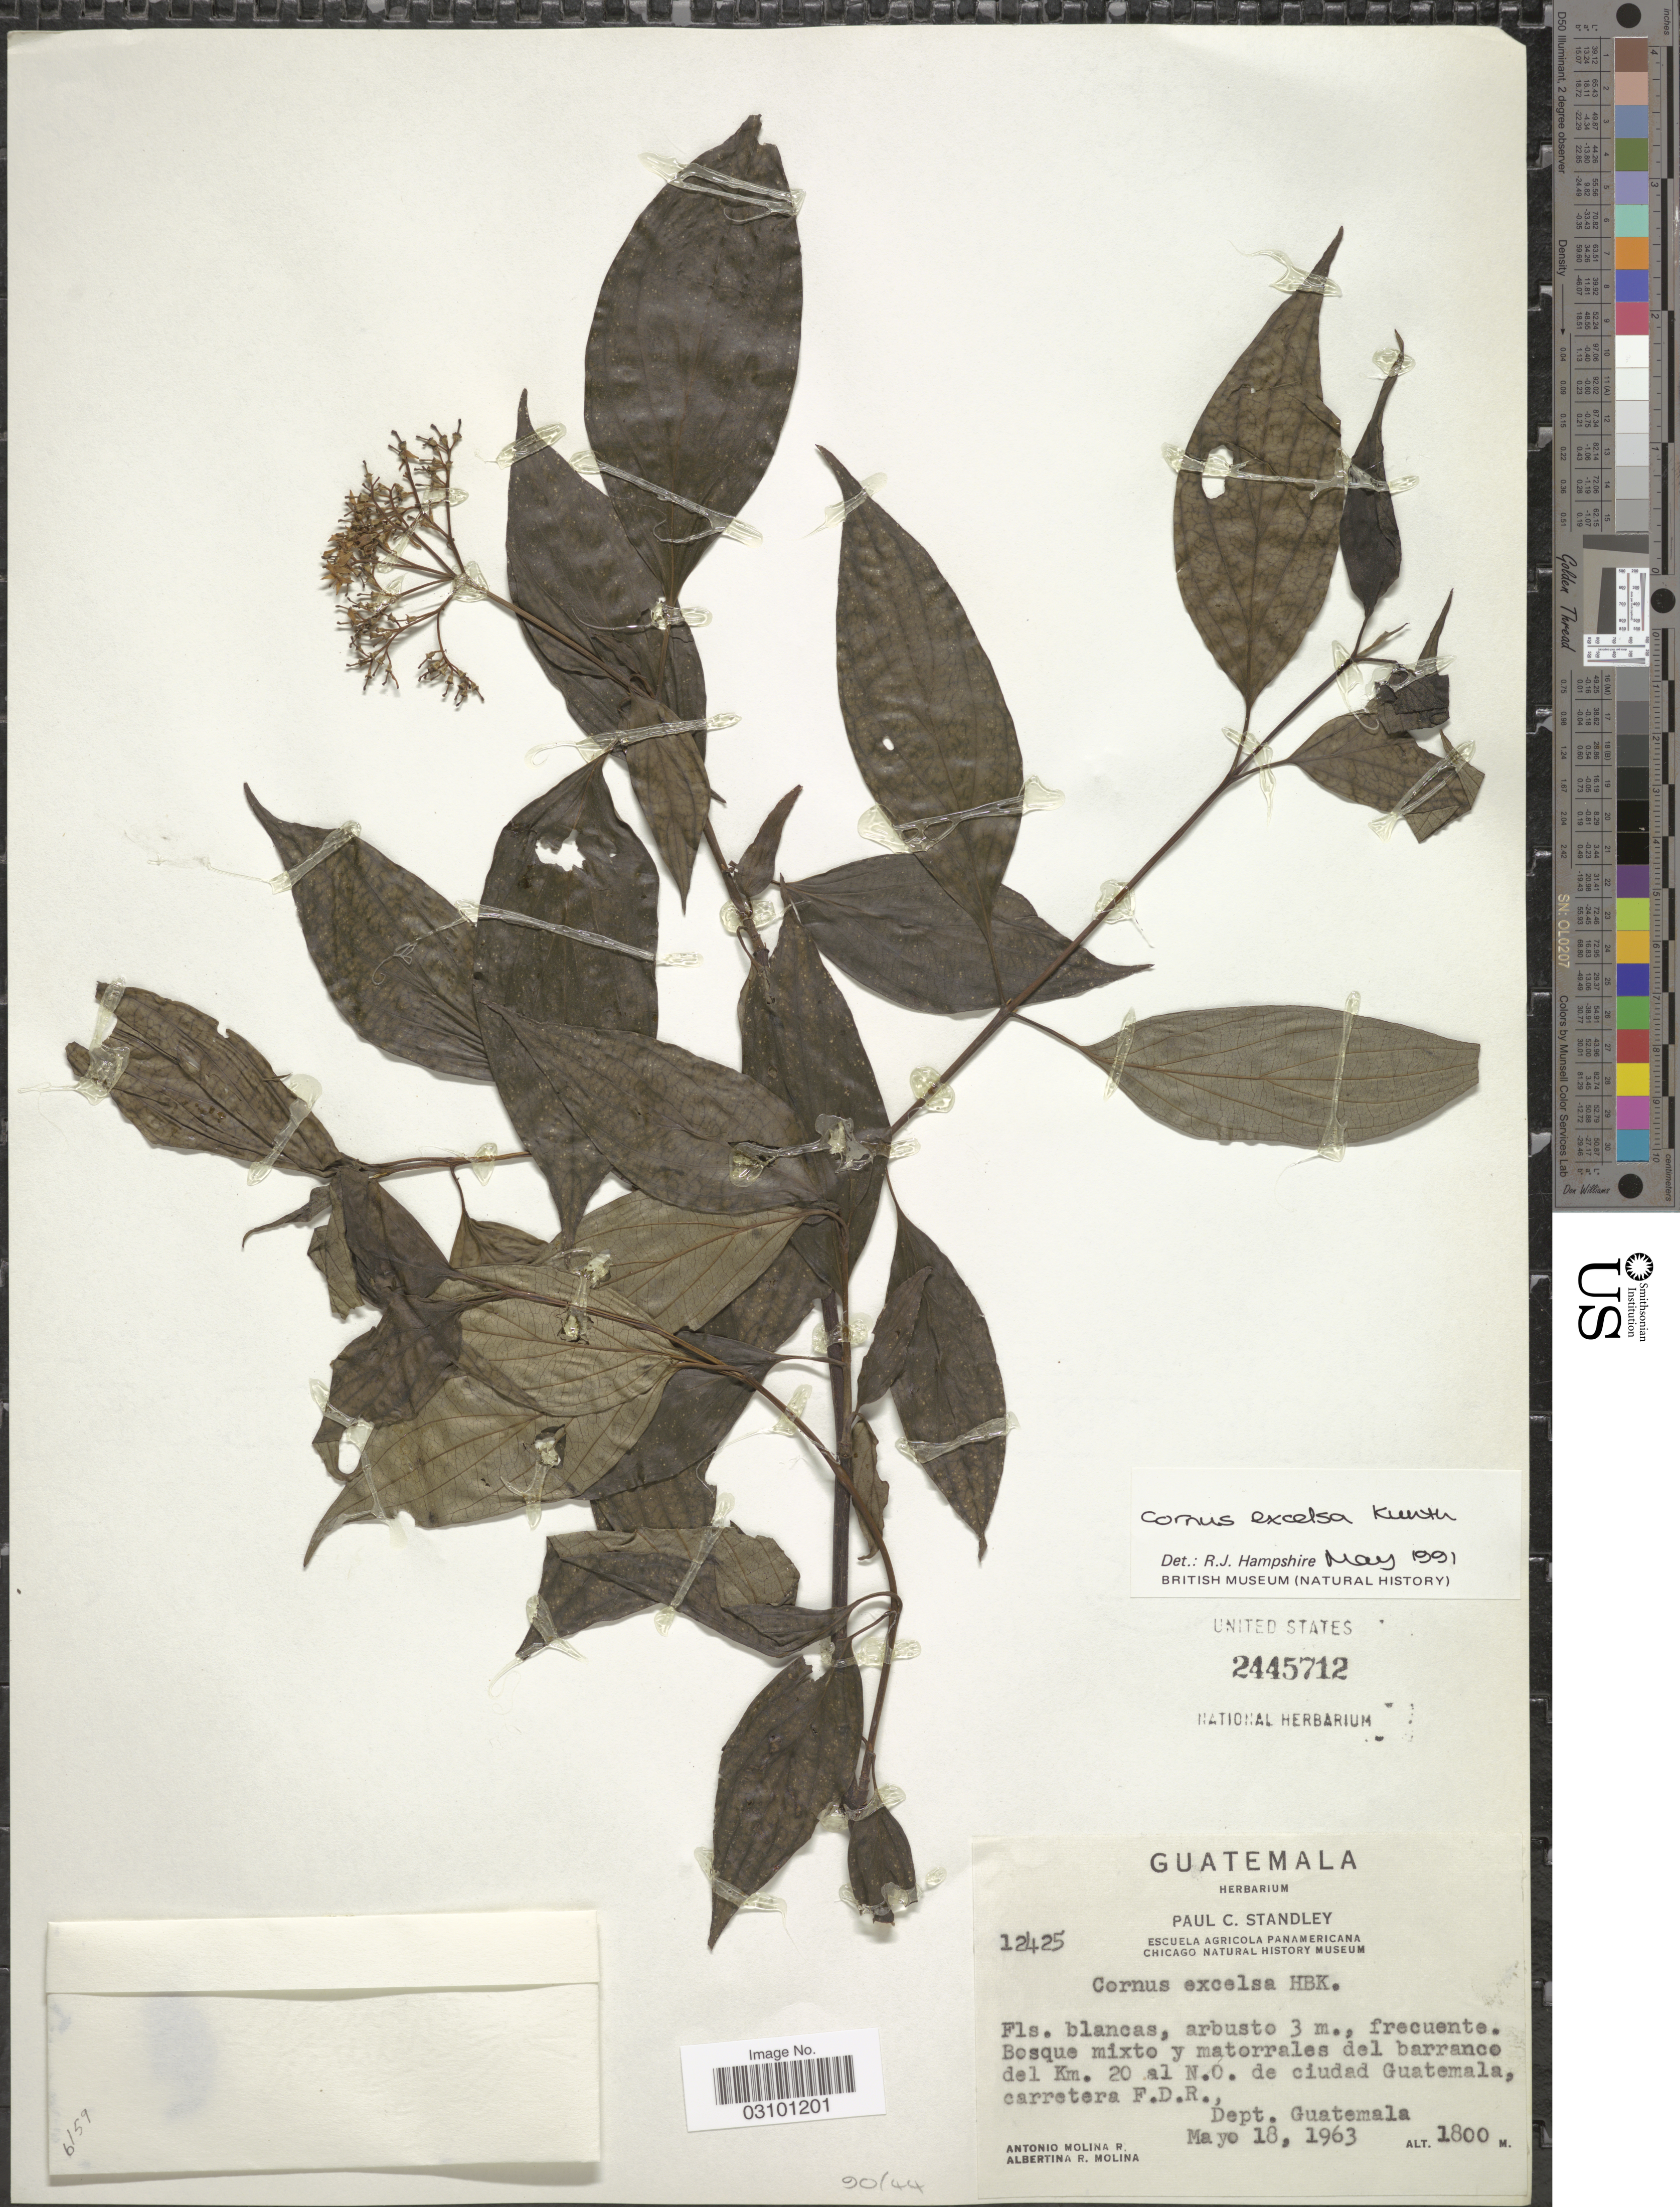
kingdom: Plantae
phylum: Tracheophyta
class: Magnoliopsida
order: Cornales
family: Cornaceae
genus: Cornus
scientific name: Cornus excelsa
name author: Kunth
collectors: A. Molina R. & A. R. Molina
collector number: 12425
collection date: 1963-05-18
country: Guatemala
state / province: Guatemala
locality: Bosque mixto y matorrales del barranco del Km. 20 al N.O. de ciudad Guatemala, carretera F.D.R., Dept. Guatemala.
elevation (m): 1800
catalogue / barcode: US 2445712